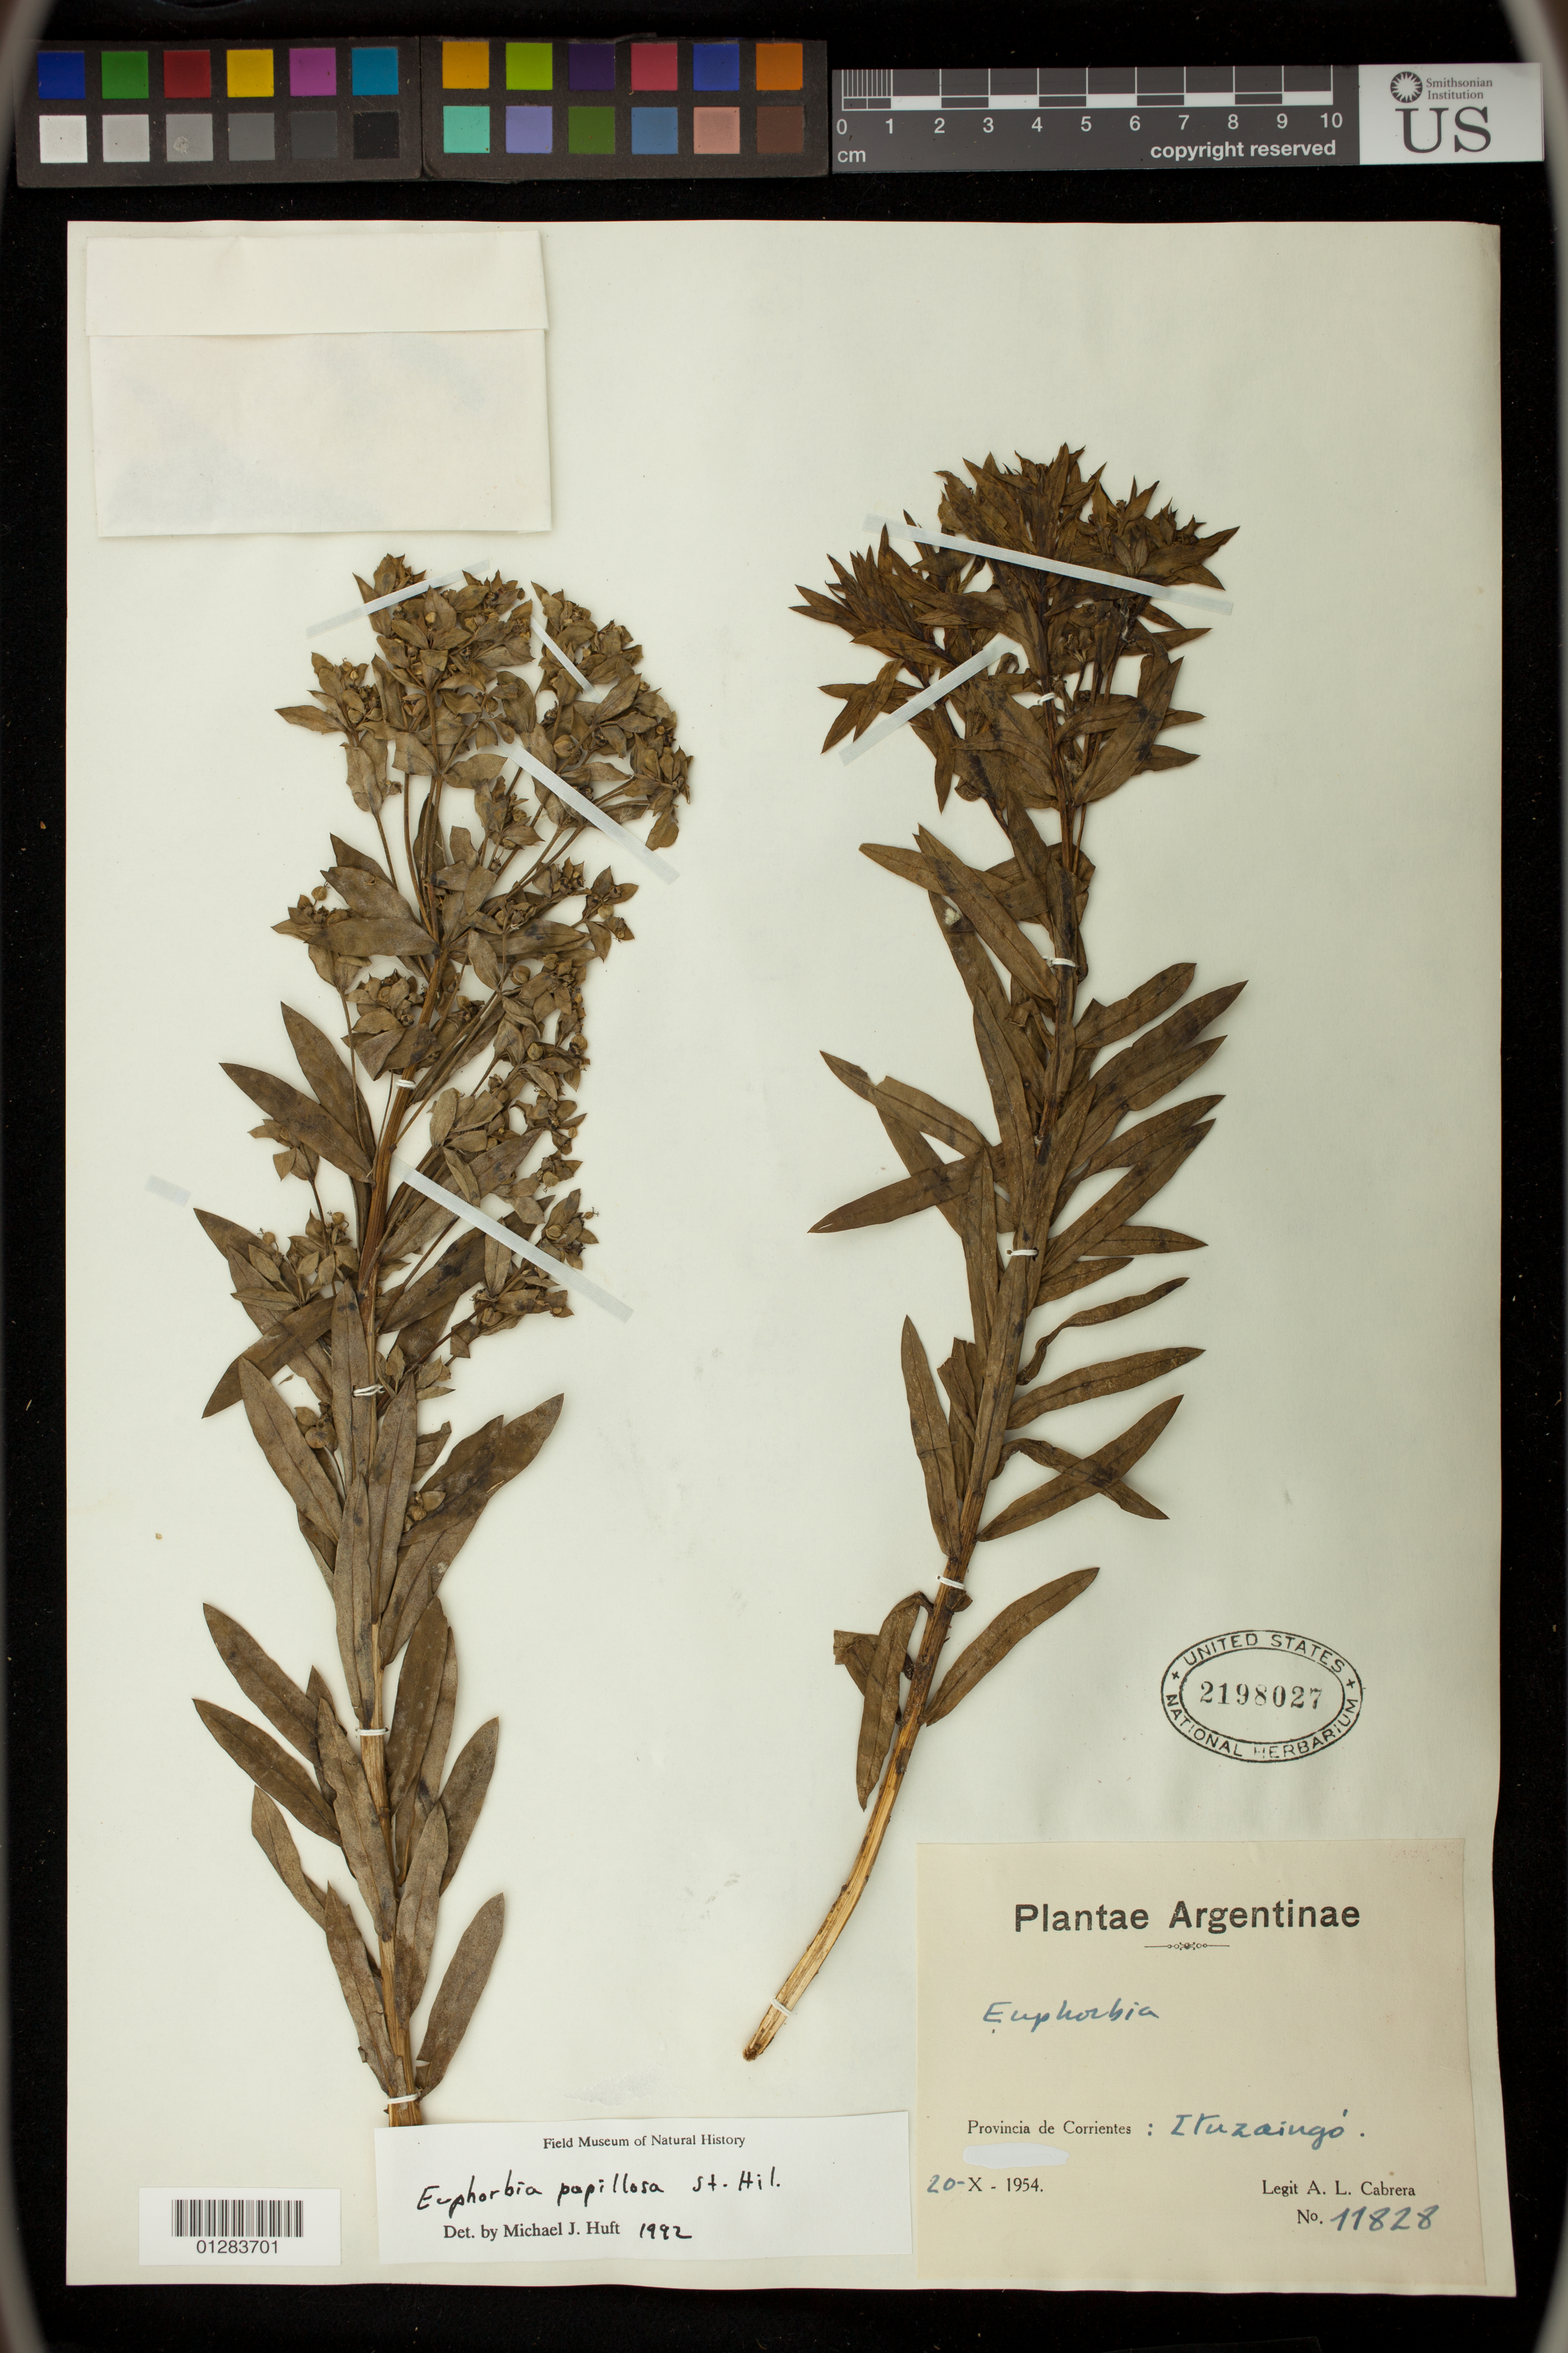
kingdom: Plantae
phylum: Tracheophyta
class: Magnoliopsida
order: Malpighiales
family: Euphorbiaceae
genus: Euphorbia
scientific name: Euphorbia papillosa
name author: A. St.-Hil.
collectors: A. L. Cabrera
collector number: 11828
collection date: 1954-10-20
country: Argentina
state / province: Corrientes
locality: Ituzaingo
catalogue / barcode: US 2198027